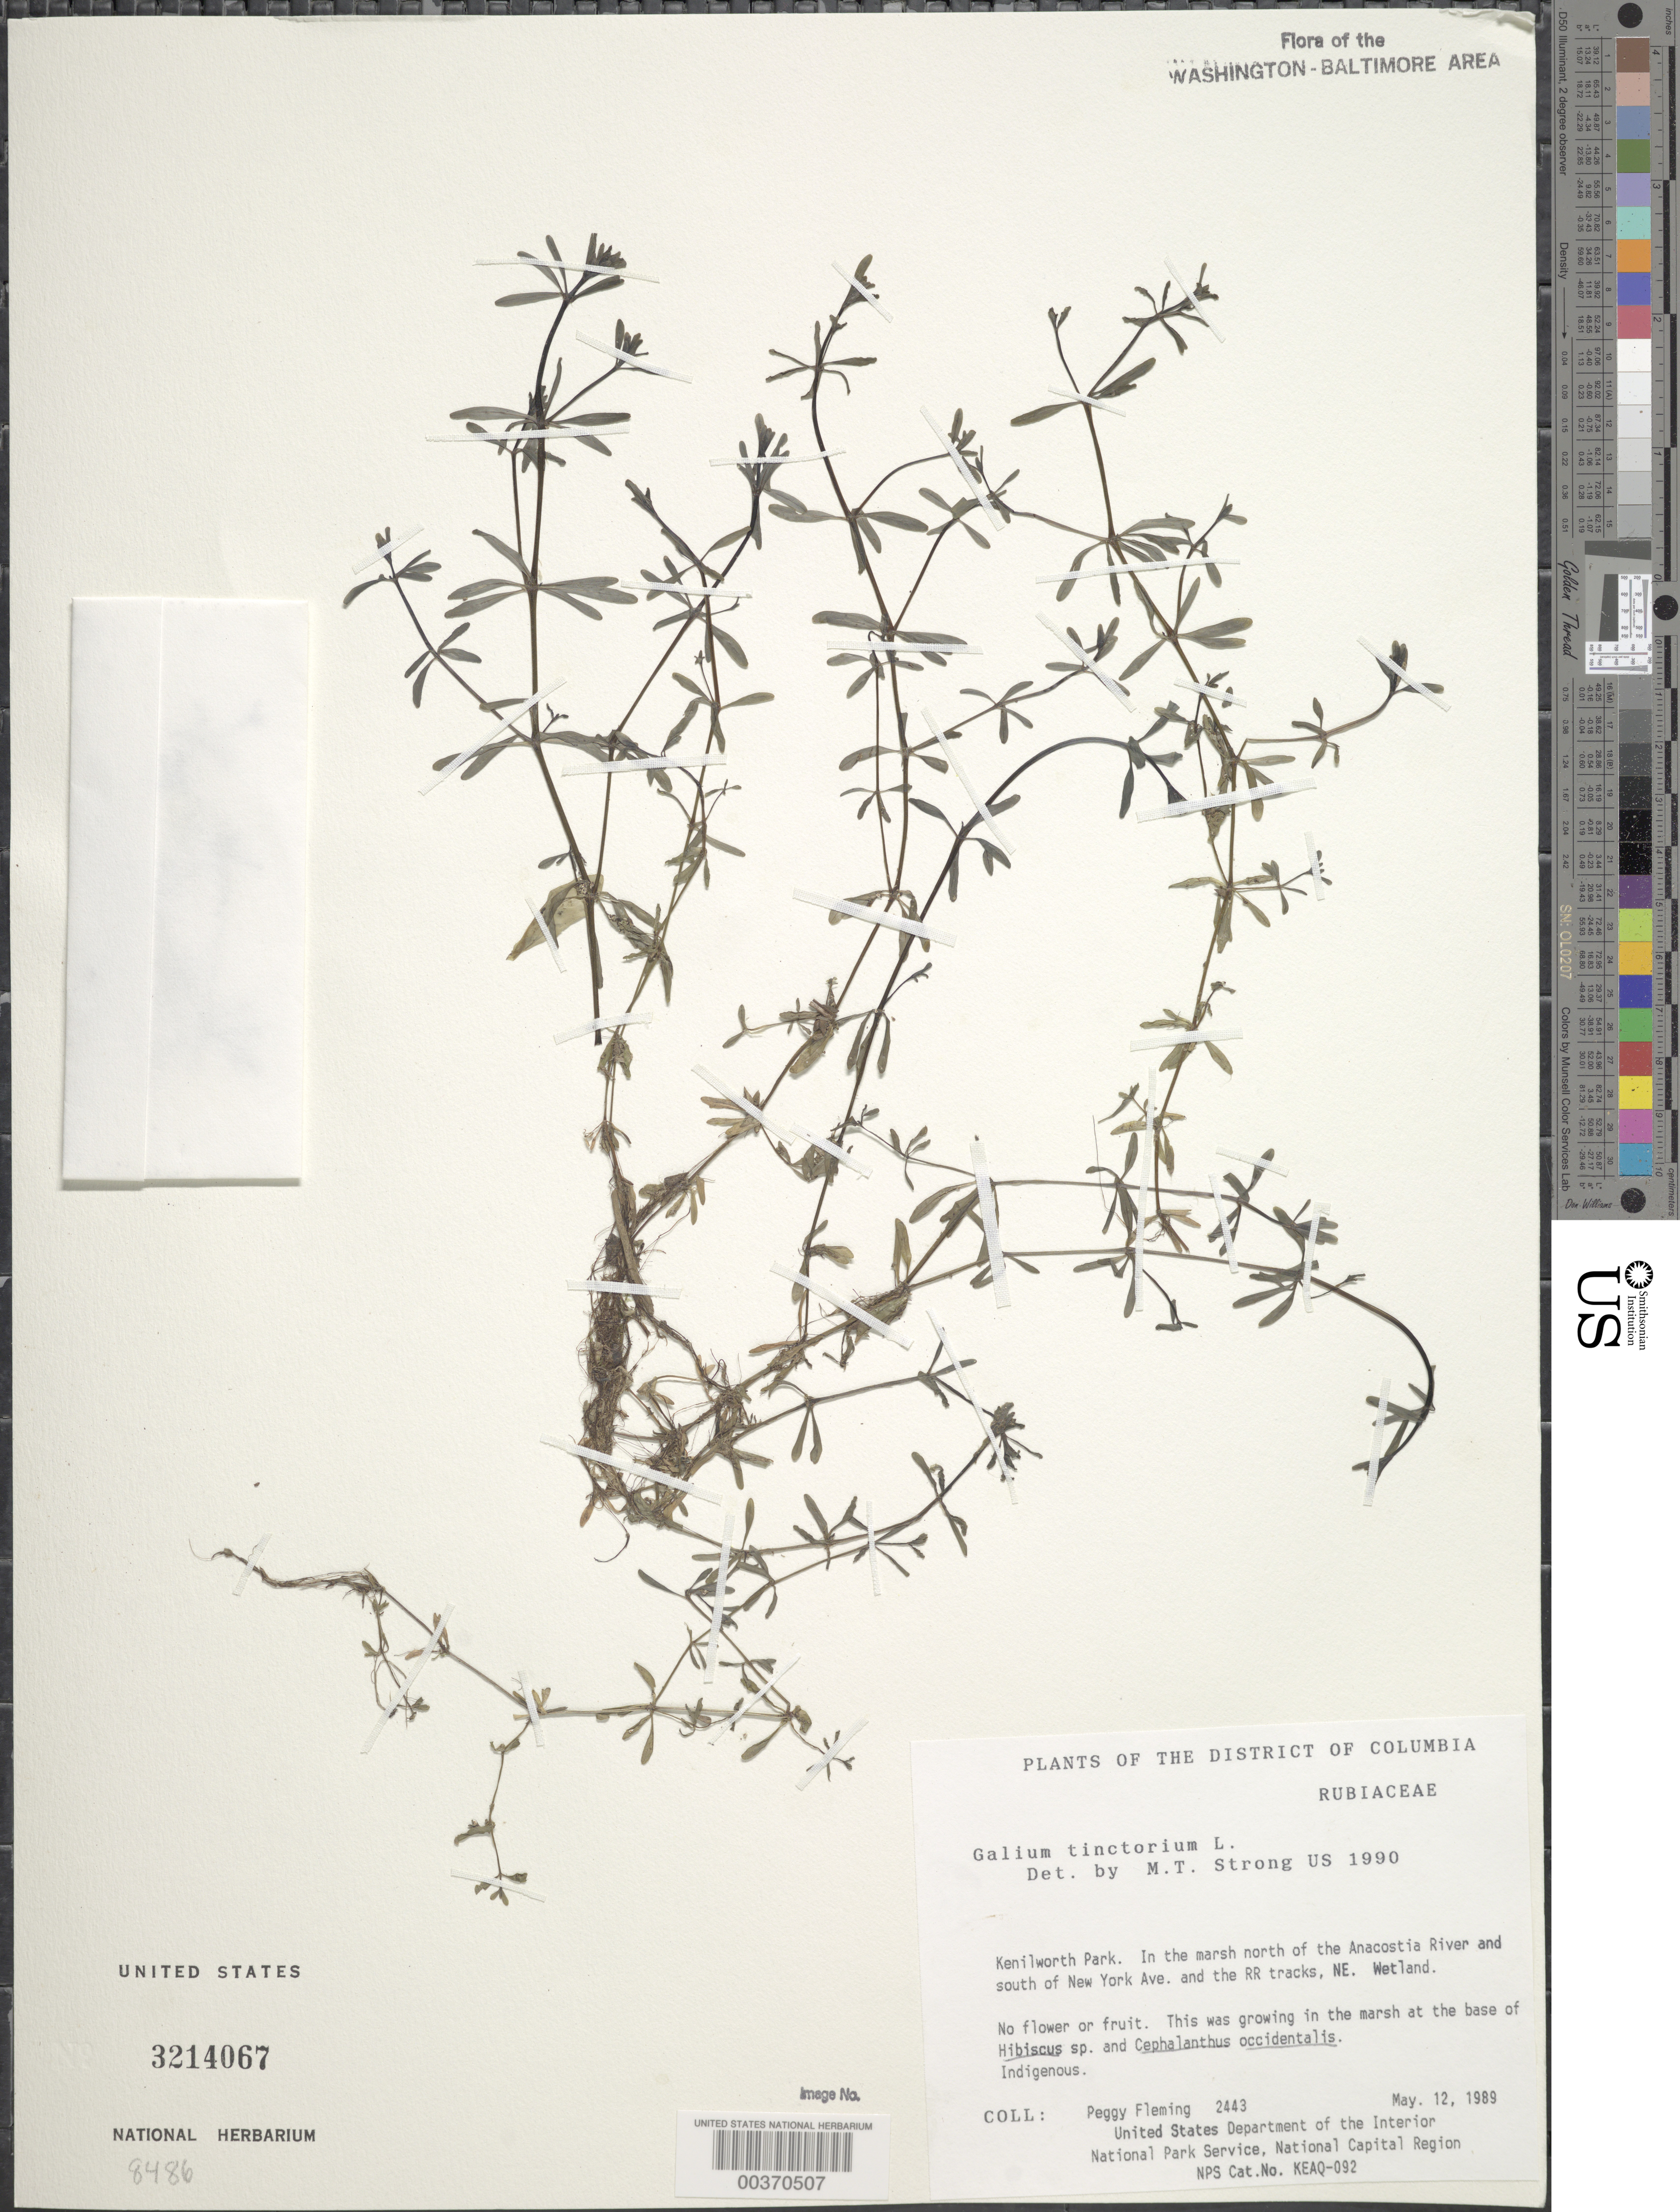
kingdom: Plantae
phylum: Tracheophyta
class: Magnoliopsida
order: Gentianales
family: Rubiaceae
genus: Galium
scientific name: Galium tinctorium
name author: (L.) Scop.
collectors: P. Fleming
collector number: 2443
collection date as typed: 12 May 1989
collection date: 1989-05-12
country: United States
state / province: District of Columbia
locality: Kenilworth Park, N of Anacostia River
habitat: Wetland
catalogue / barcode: US 3214067